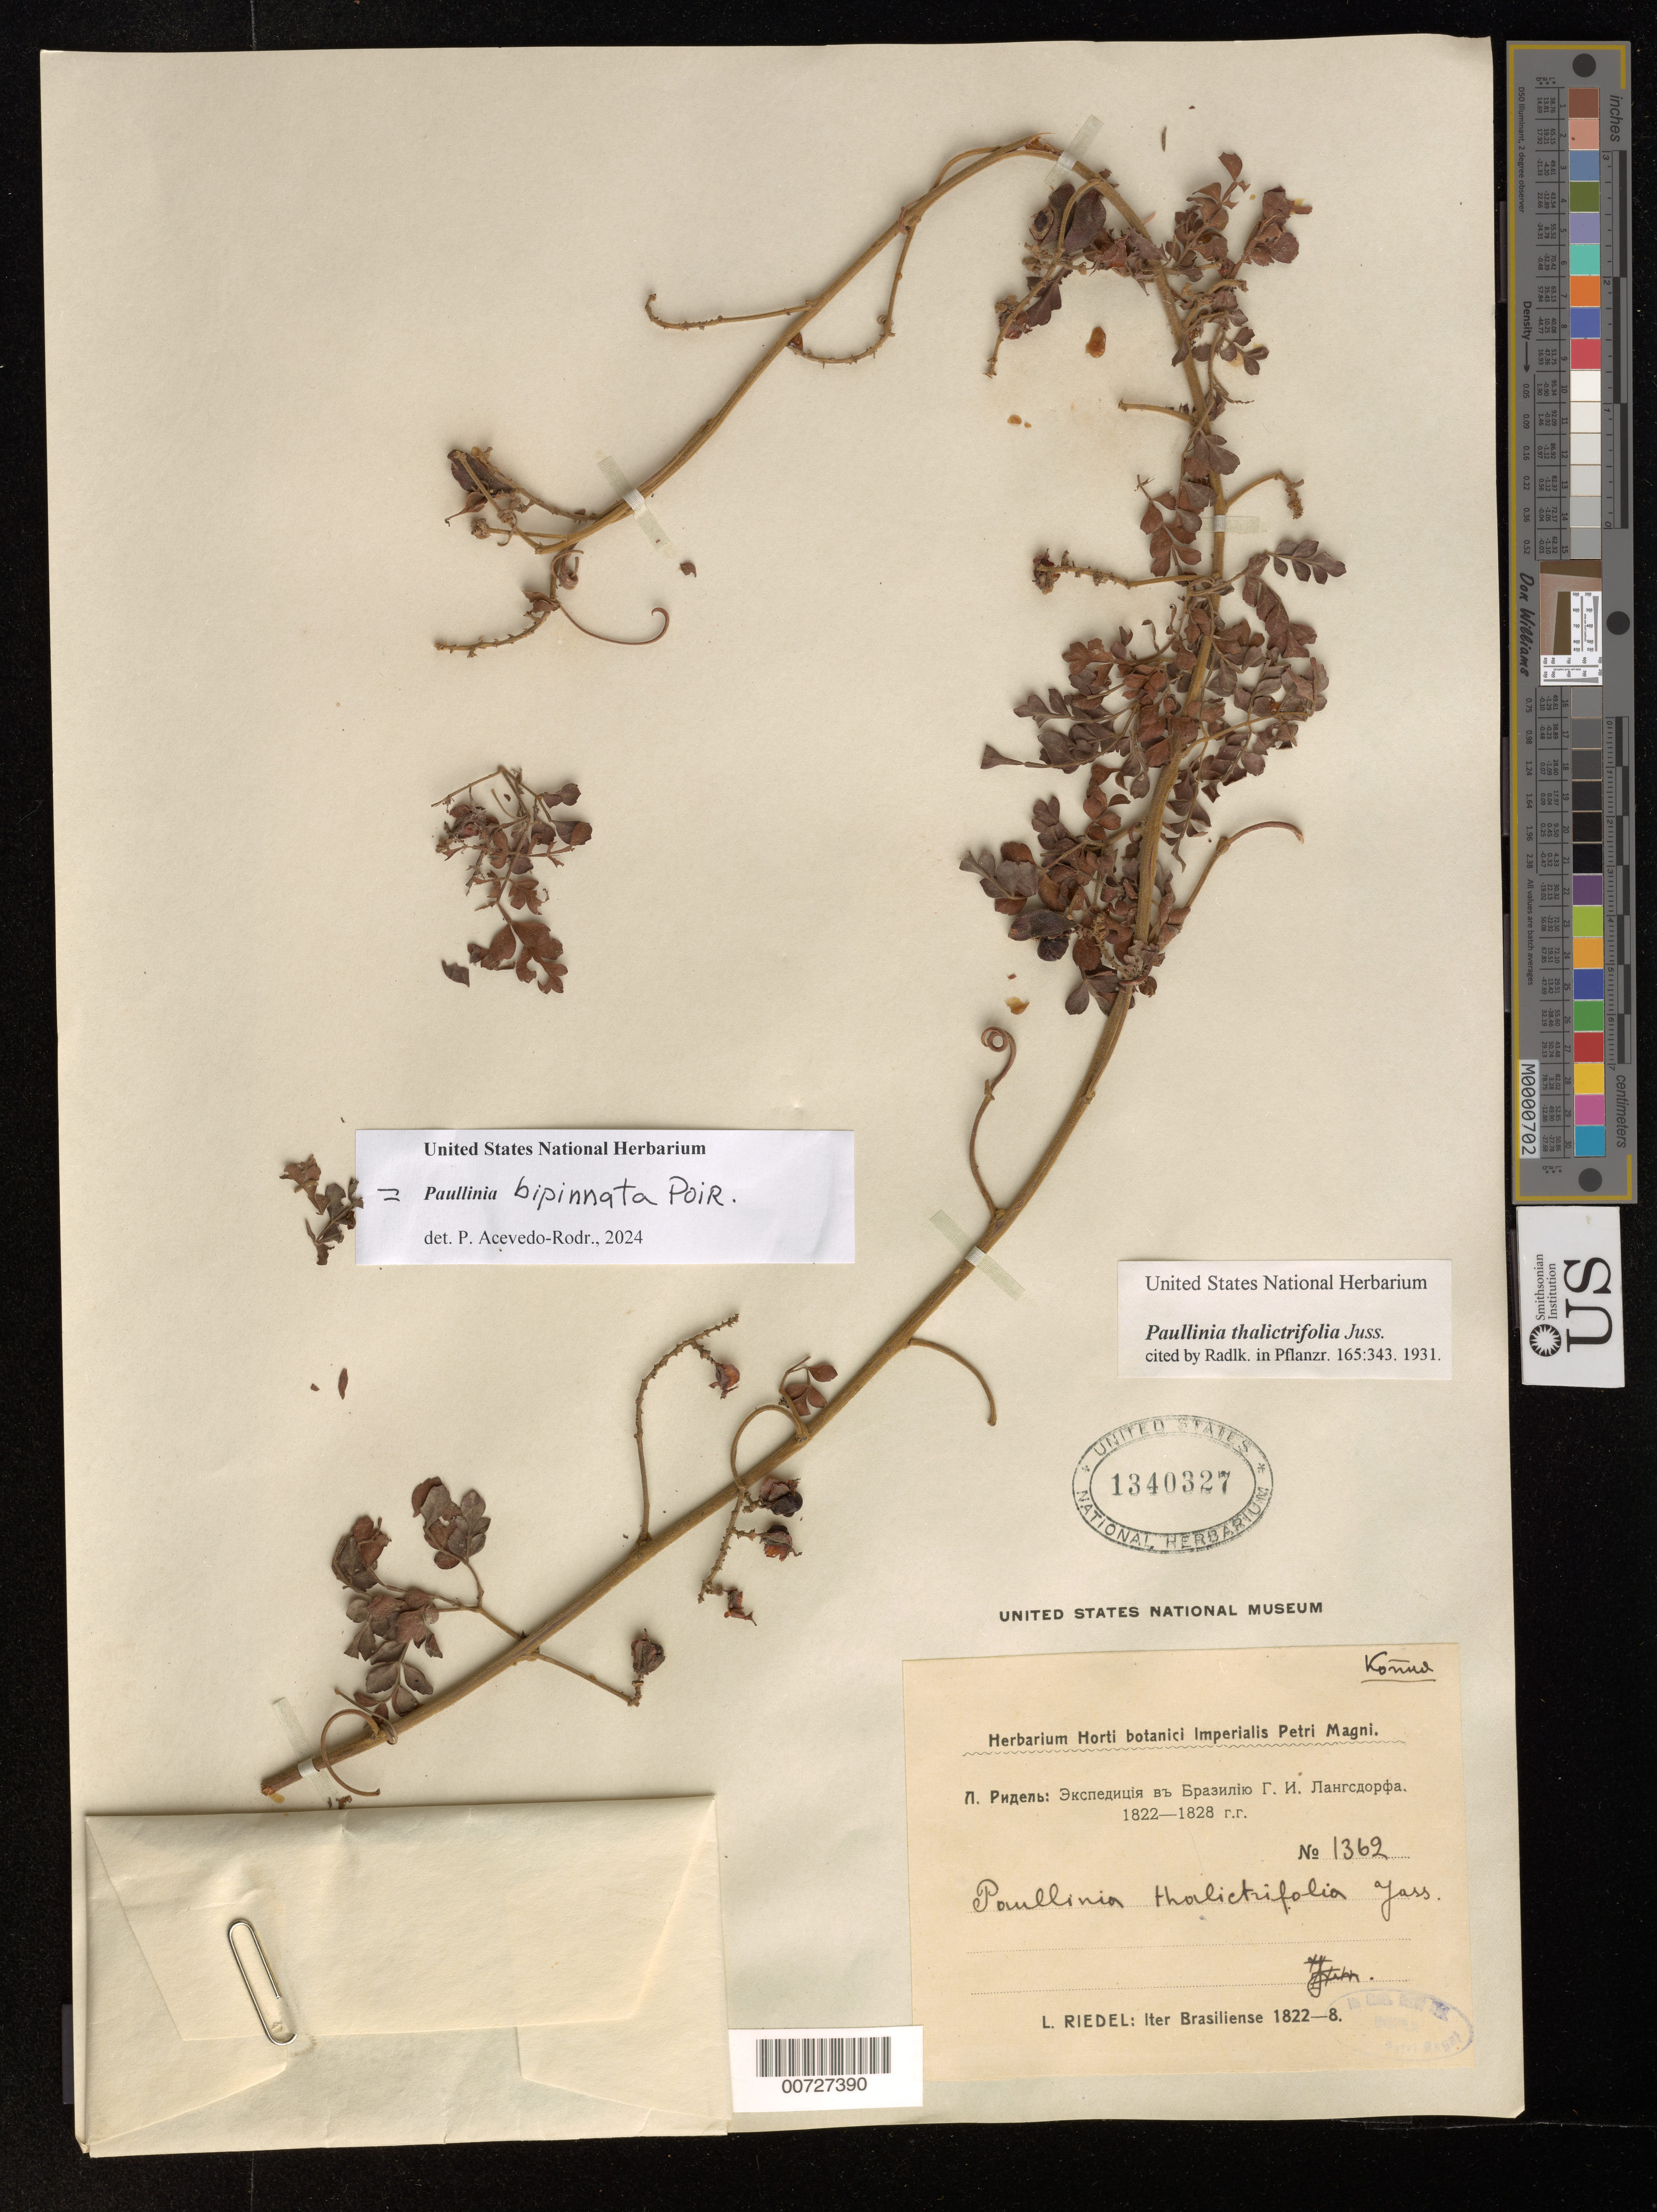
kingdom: Plantae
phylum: Tracheophyta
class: Magnoliopsida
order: Sapindales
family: Sapindaceae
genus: Paullinia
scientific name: Paullinia bipinnata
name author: Poir.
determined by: Acevedo-Rodríguez, P., (BOT), Smithsonian Institution - National Museum of Natural History (UNITED STATES)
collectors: L. Riedel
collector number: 1362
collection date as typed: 1822 to -- --- 1828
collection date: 1822/1828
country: Brazil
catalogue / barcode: US 1340327